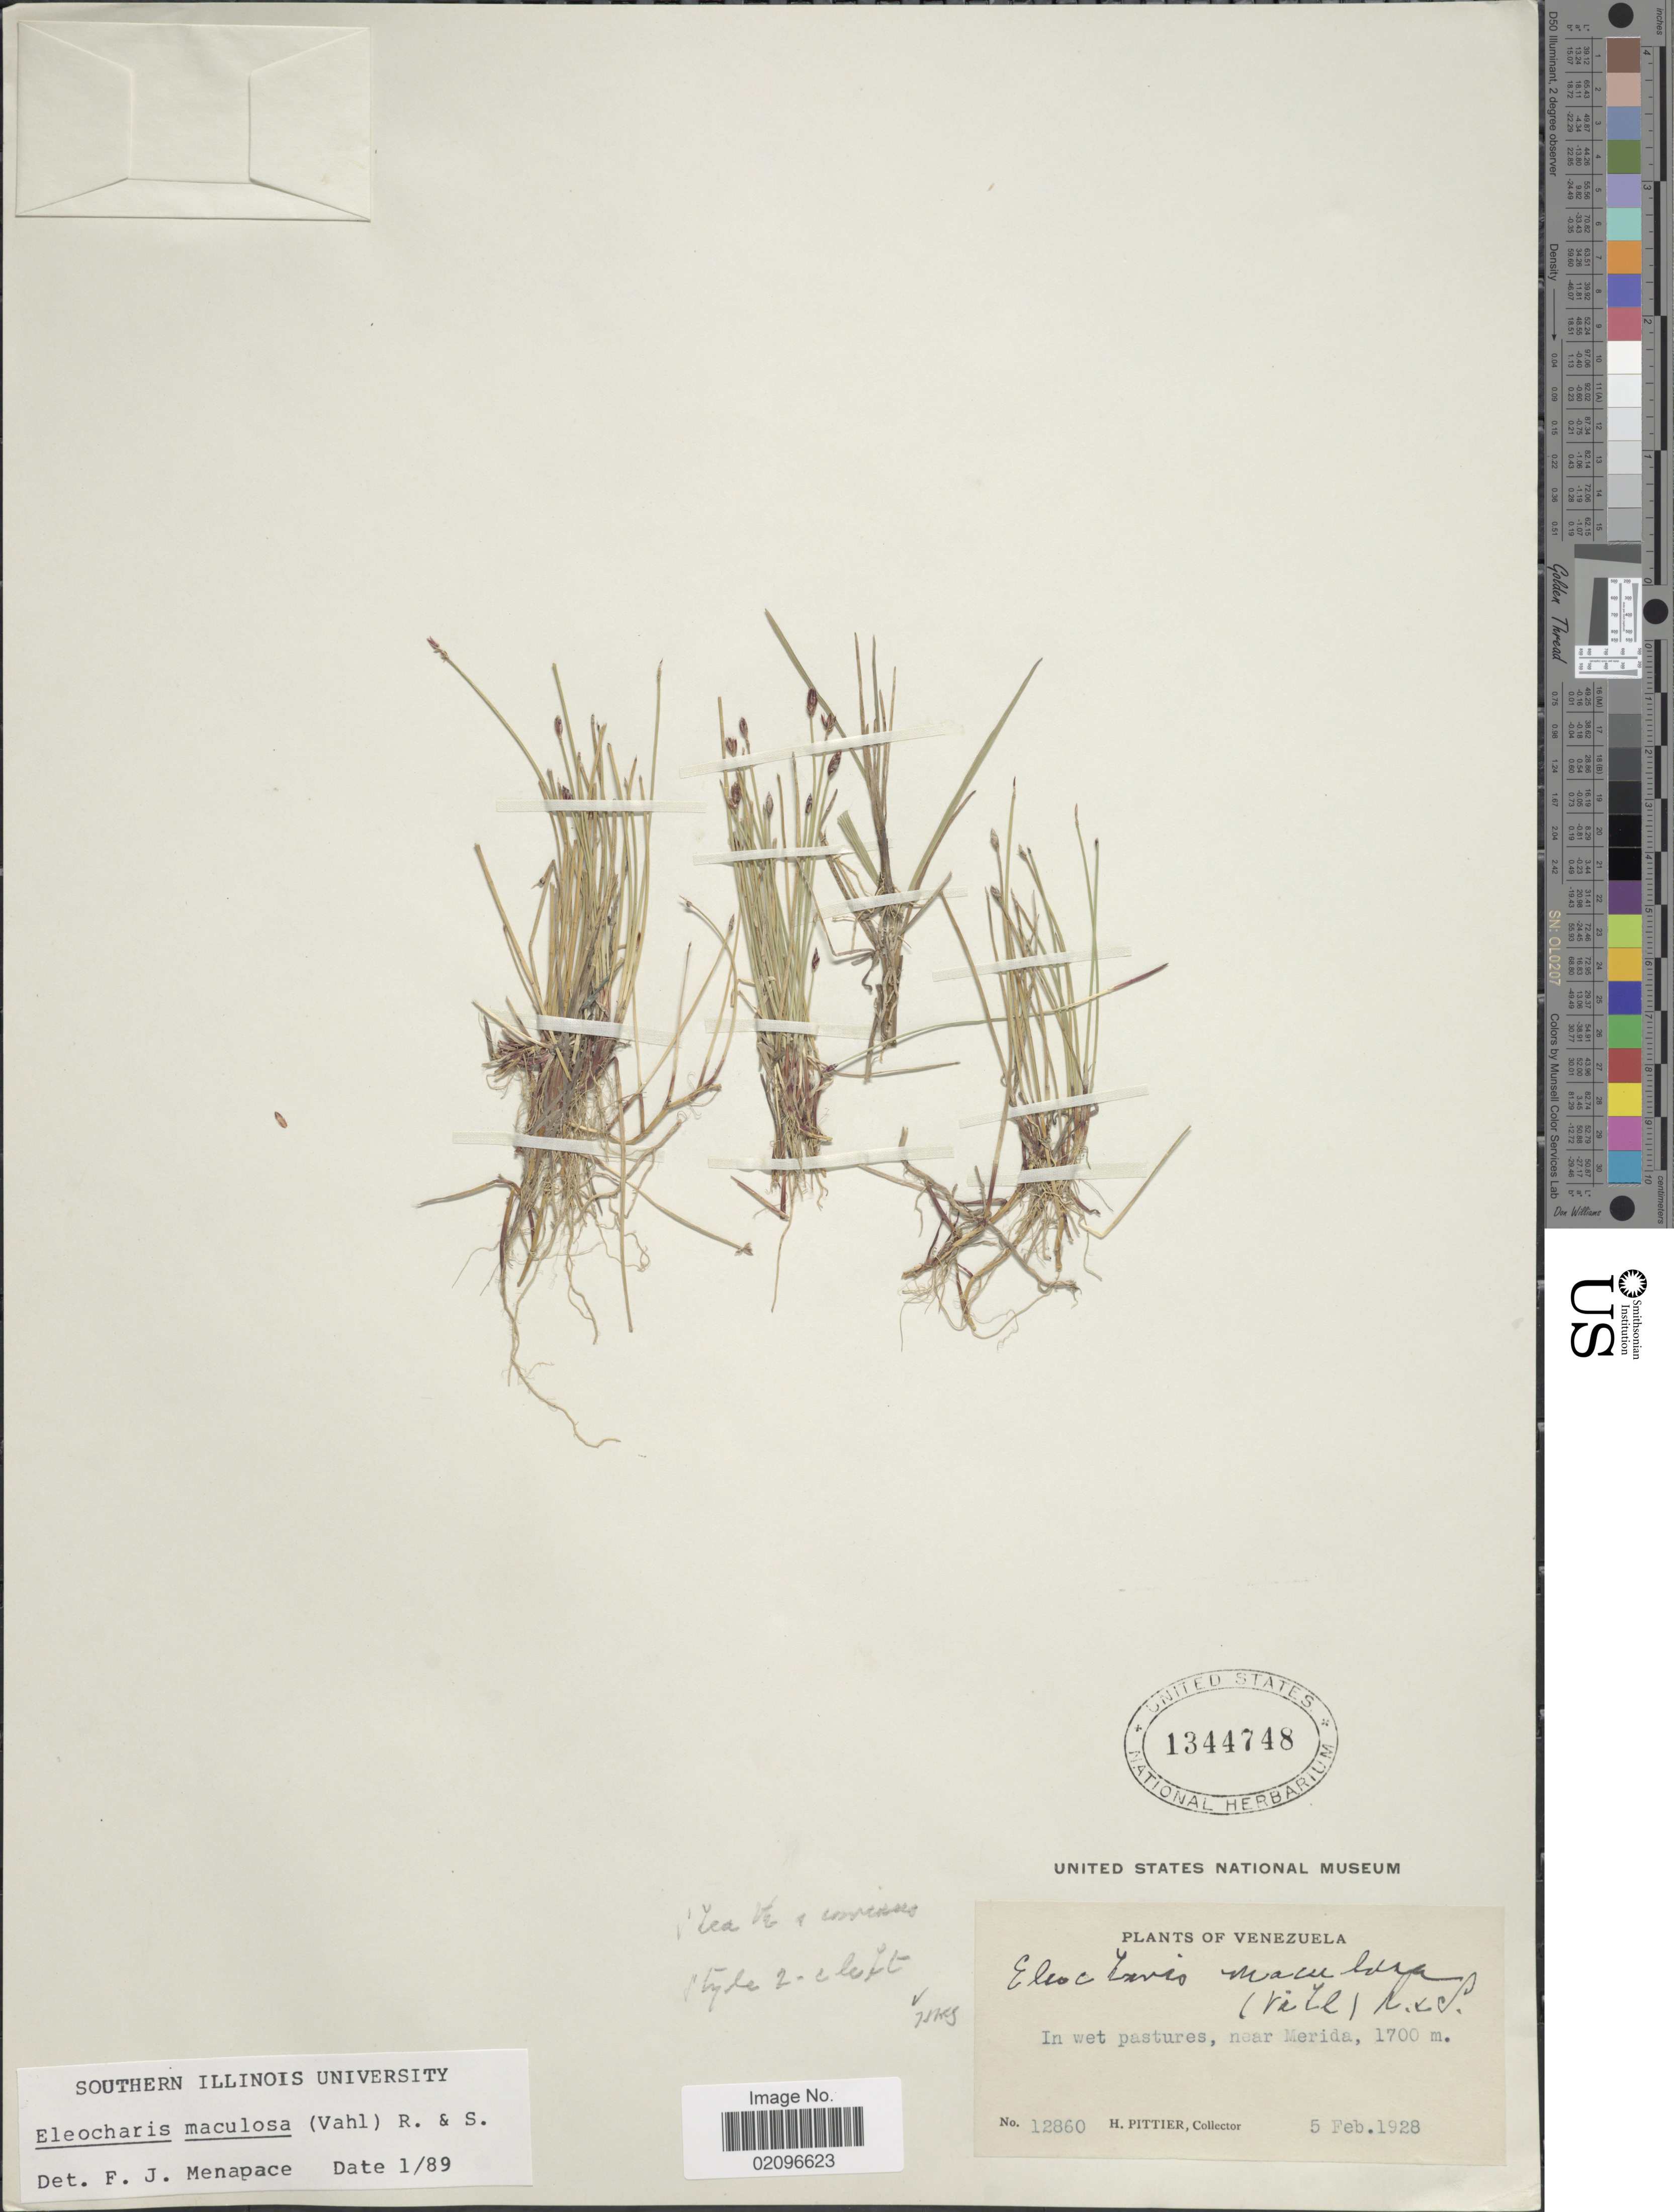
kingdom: Plantae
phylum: Tracheophyta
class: Liliopsida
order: Poales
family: Cyperaceae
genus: Eleocharis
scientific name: Eleocharis maculosa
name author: (Vahl) Roem. & Schult.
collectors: H. F. Pittier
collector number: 12860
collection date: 1928-02-05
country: Venezuela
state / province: Mérida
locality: In wet pastures, near Merida.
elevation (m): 1700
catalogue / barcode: US 1344748